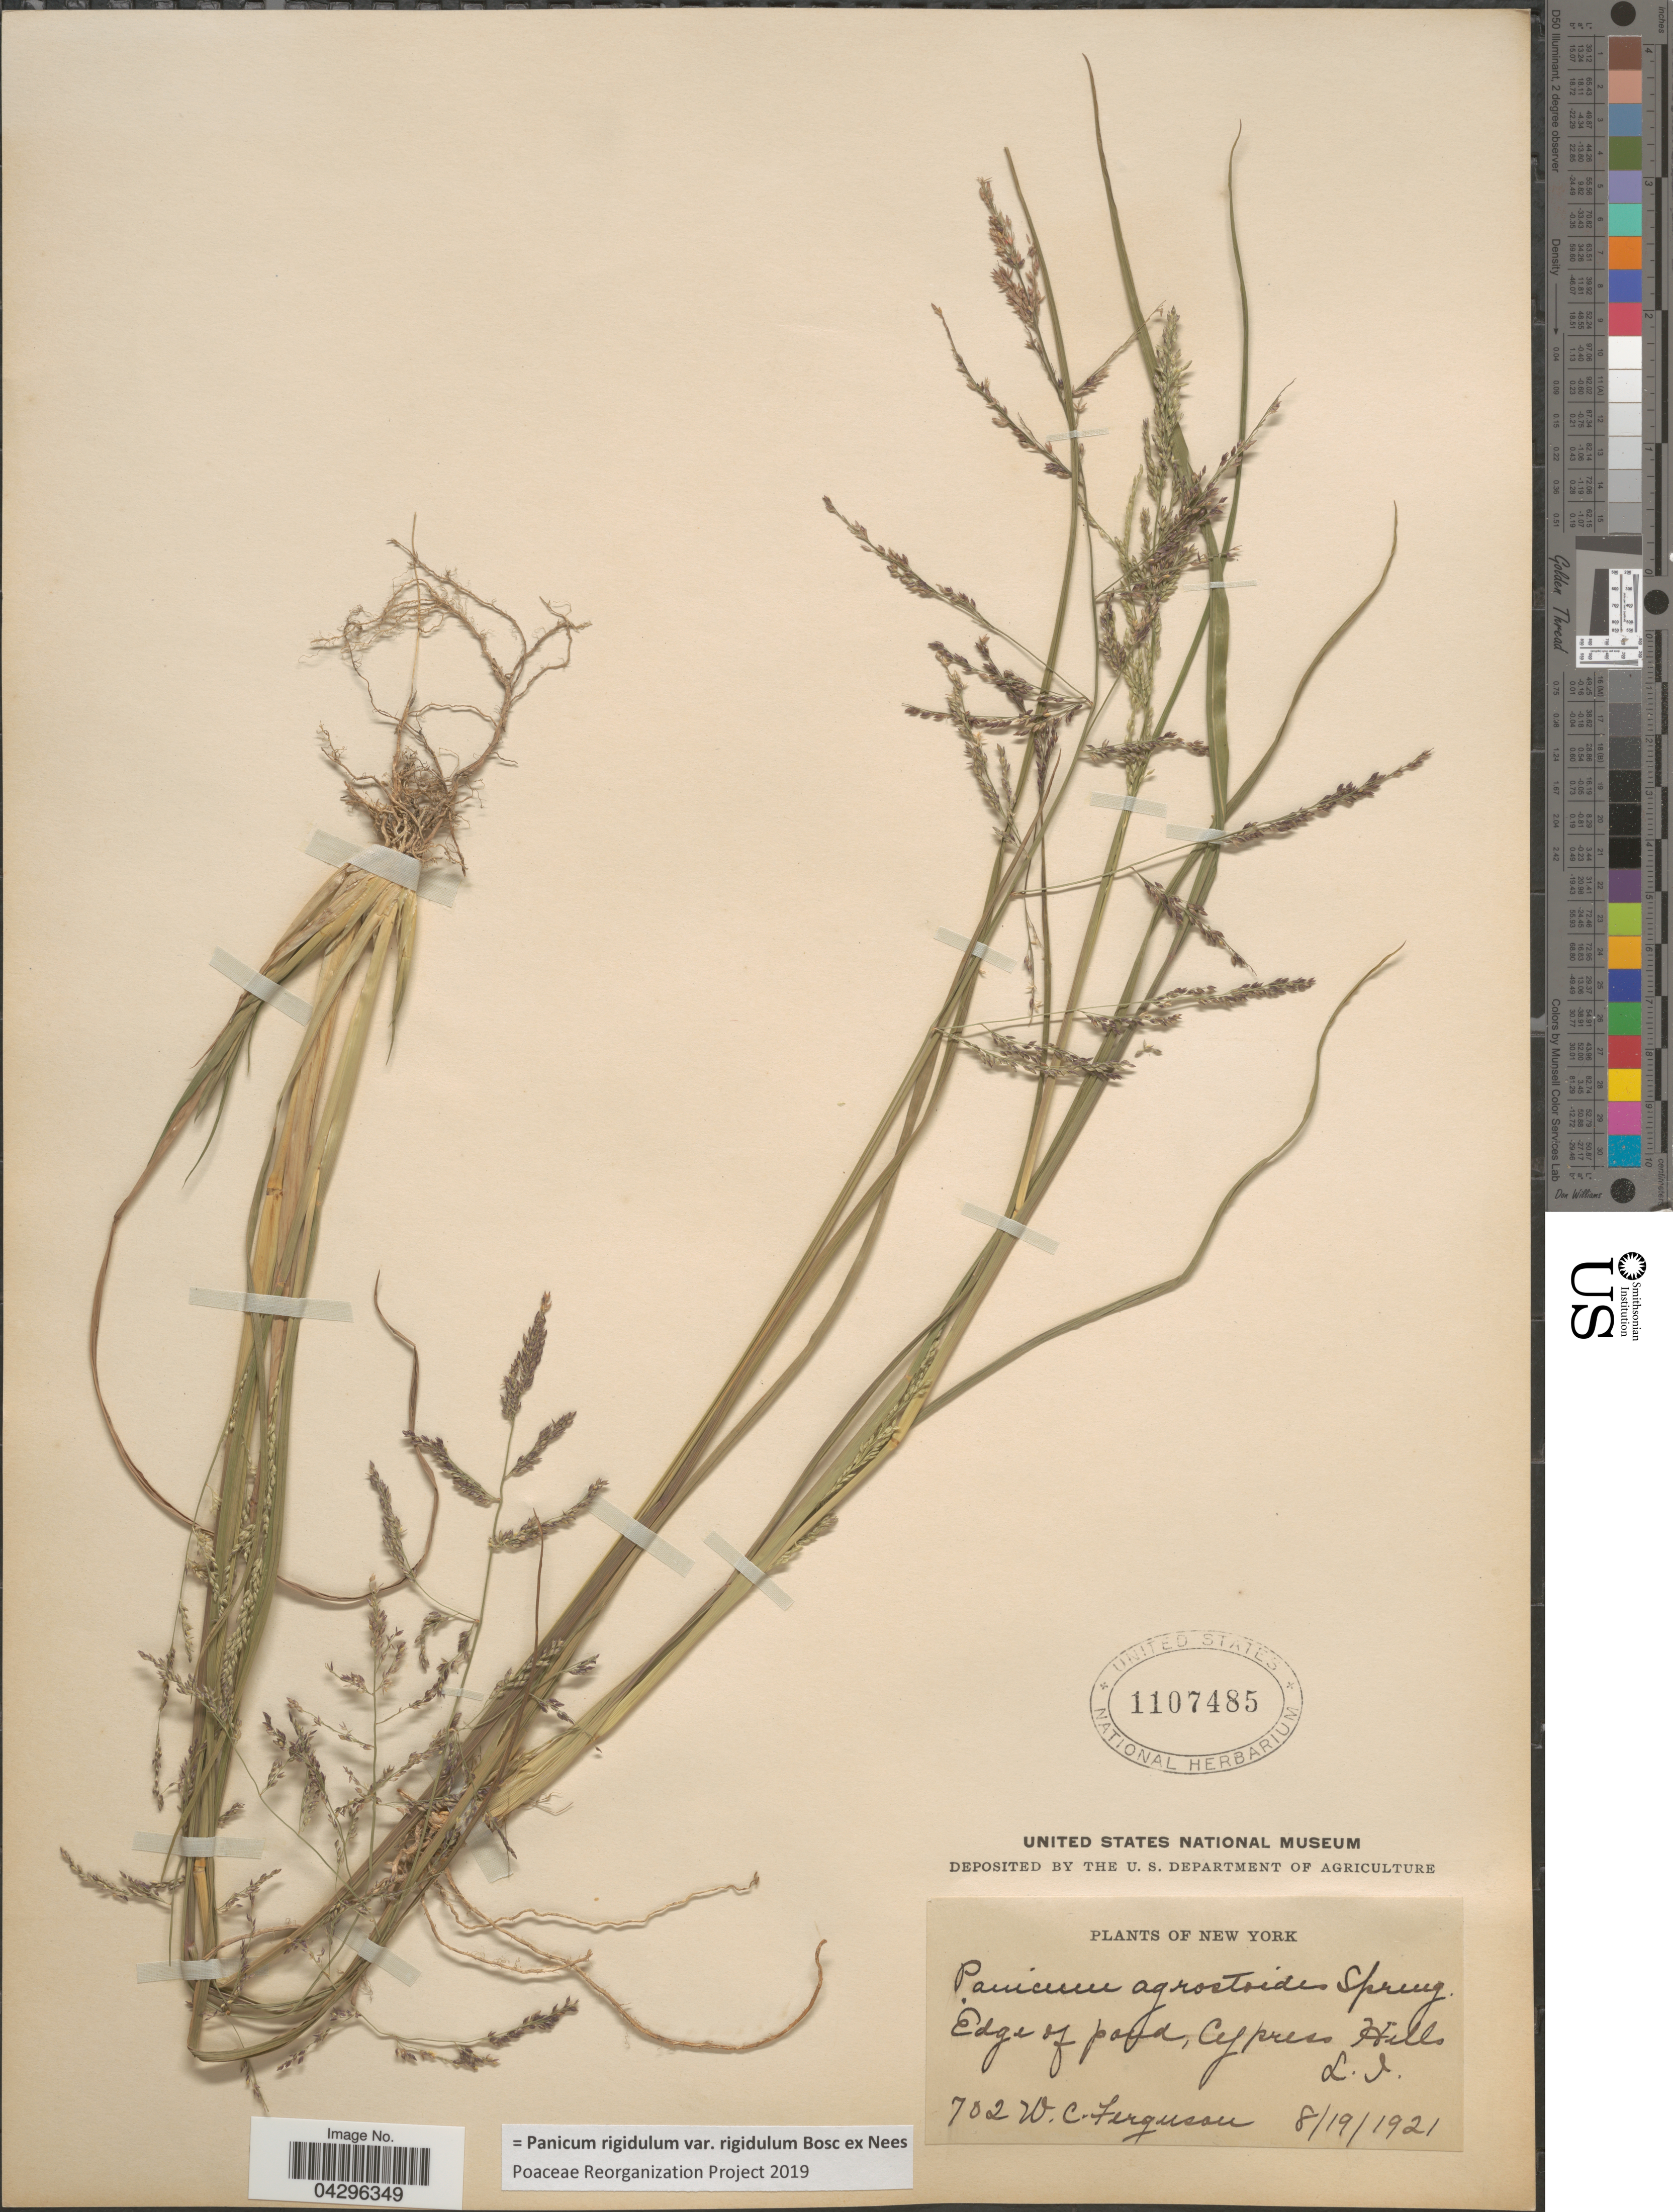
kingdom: Plantae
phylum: Tracheophyta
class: Liliopsida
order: Poales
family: Poaceae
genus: Panicum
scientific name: Panicum rigidulum var. rigidulum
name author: Bosc ex Nees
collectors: W. Ferguson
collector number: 702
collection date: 1921-08-19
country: United States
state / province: New York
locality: Edge of pond, Cypress Hills L.I.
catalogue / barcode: US 1107485